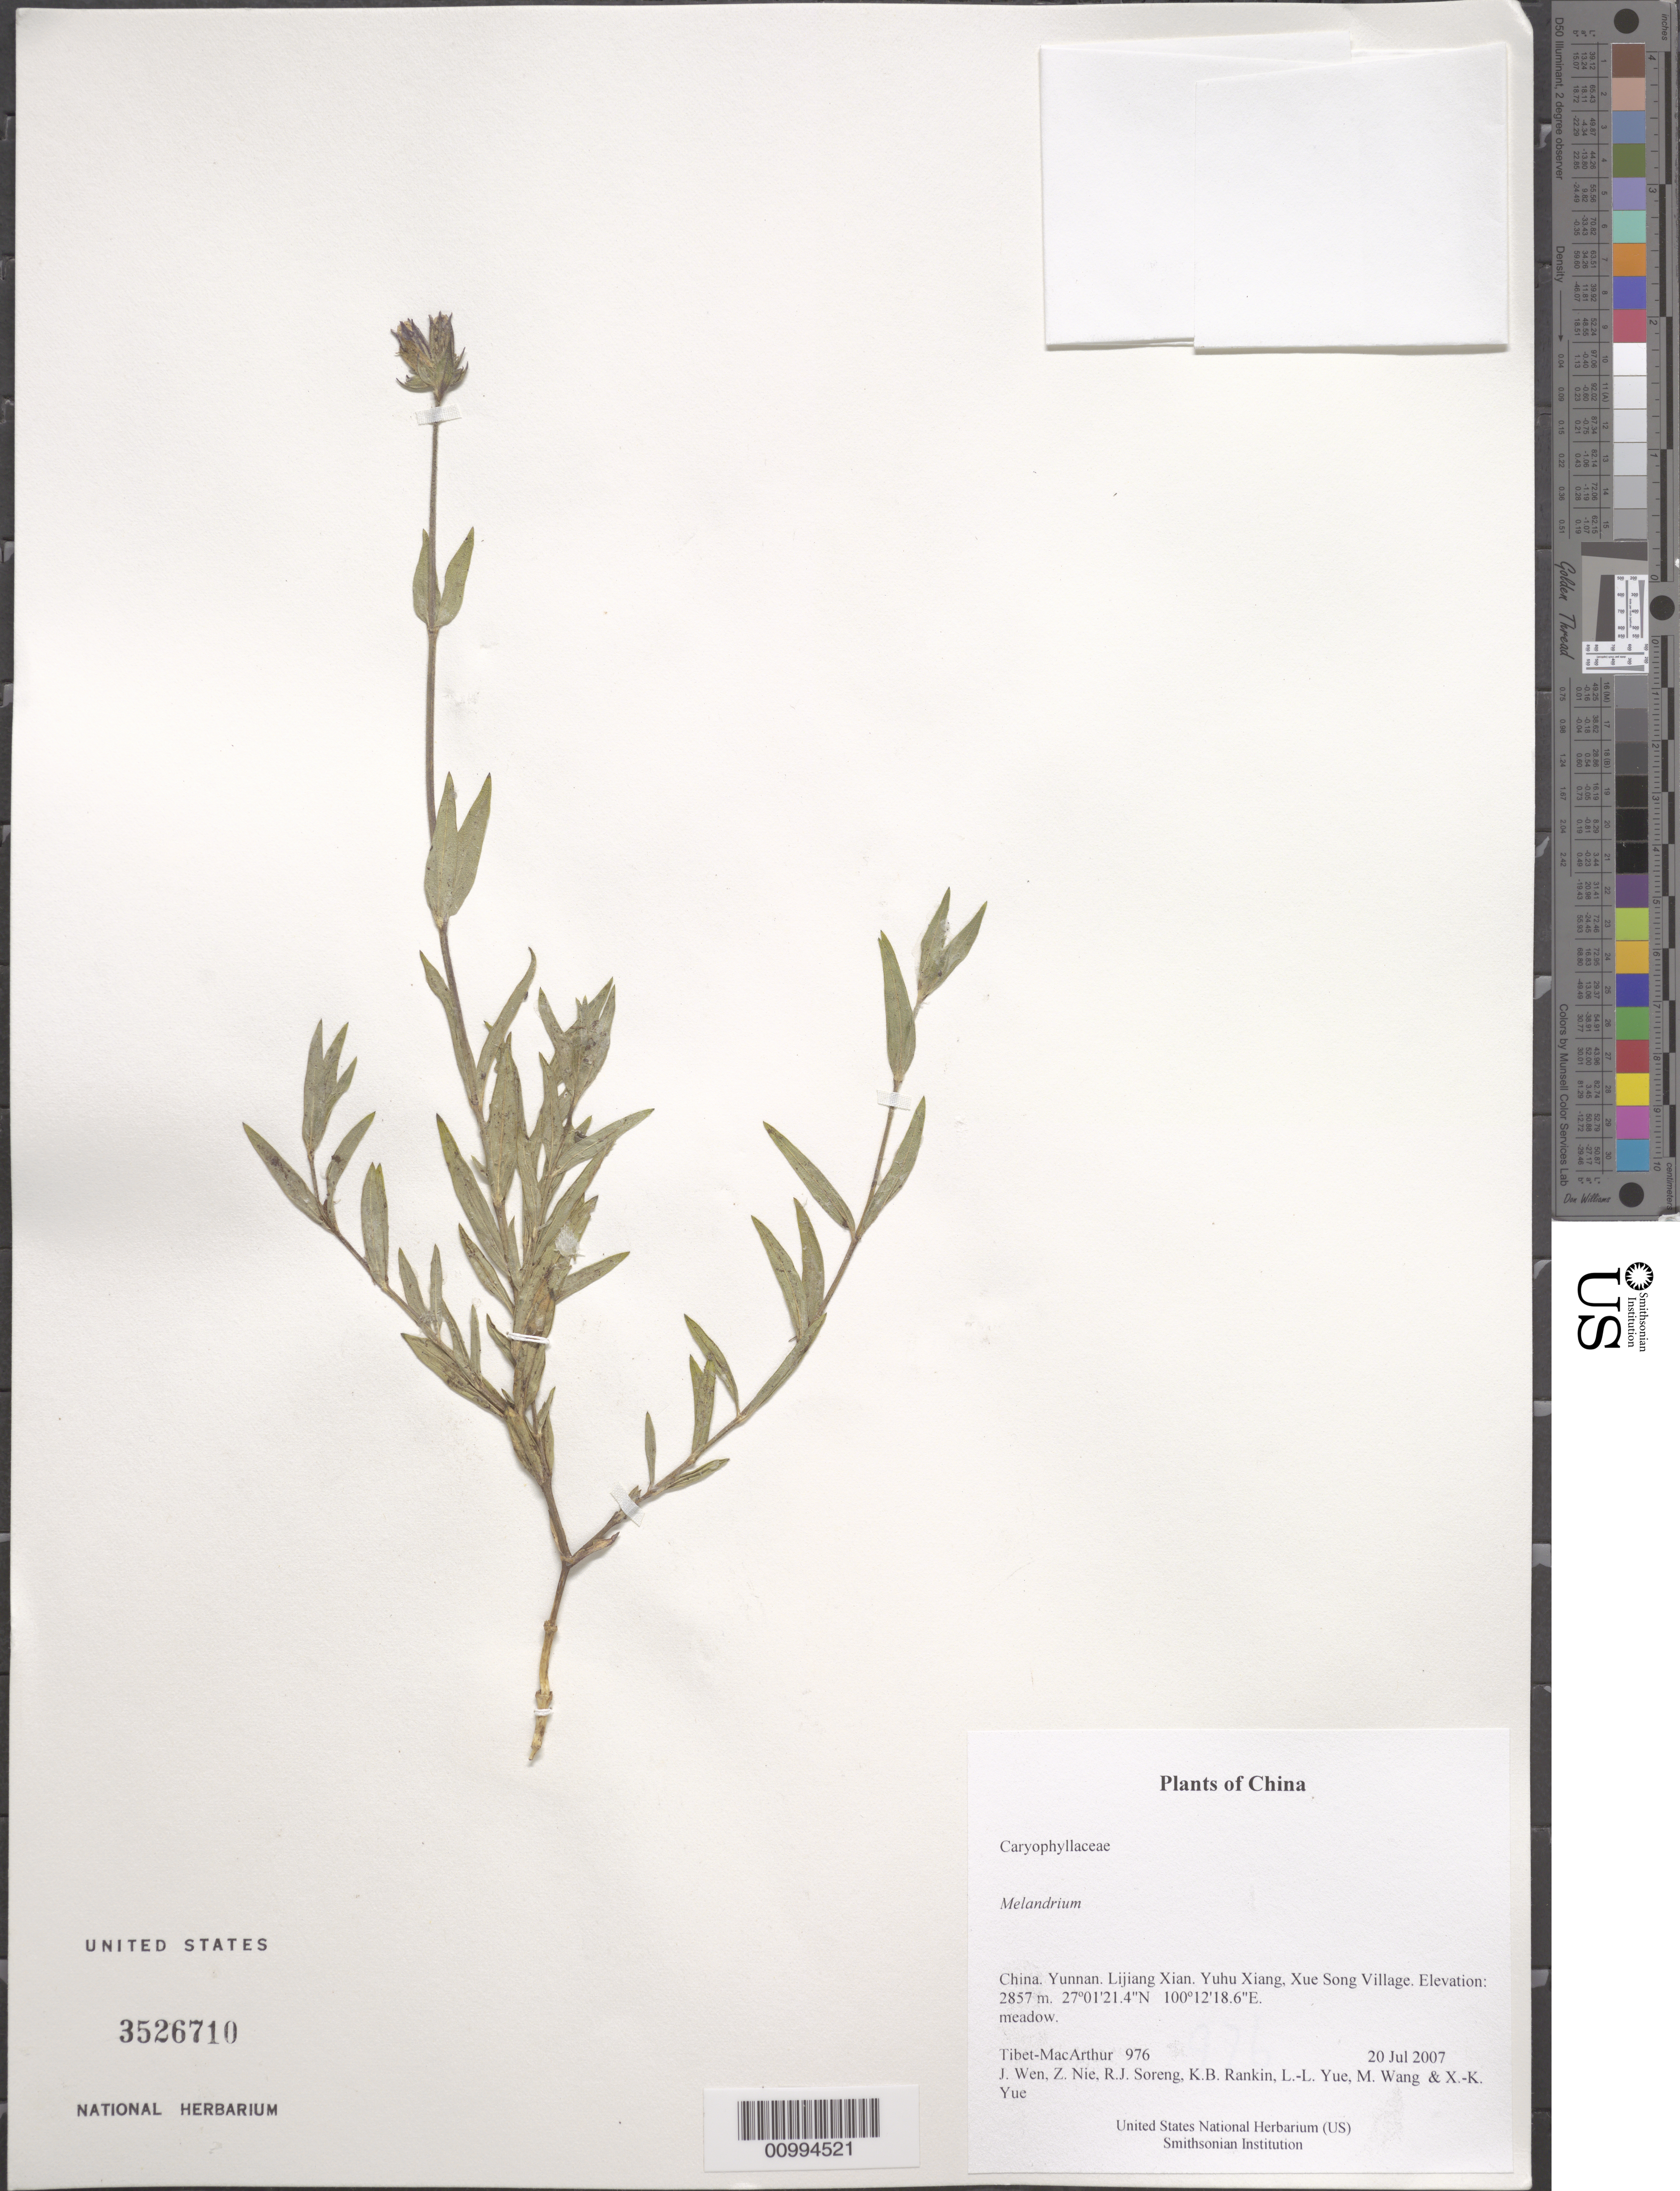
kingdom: Plantae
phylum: Tracheophyta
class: Magnoliopsida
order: Caryophyllales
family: Caryophyllaceae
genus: Silene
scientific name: Silene sp.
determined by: Strong, Mark T., (BOT), Smithsonian Institution - National Museum of Natural History (UNITED STATES)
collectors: Tibet-MacArthur, J. Wen, Z. Nie, R. J. Soreng, K. Rankin, L. Yue, M. Wang & X. Yue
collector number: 976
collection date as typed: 20 Jul 2007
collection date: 2007-07-20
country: China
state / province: Yunnan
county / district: Lijiang Xian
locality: Yuhu Xiang, Xue Song Village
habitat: meadow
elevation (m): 2857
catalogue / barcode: US 3526710